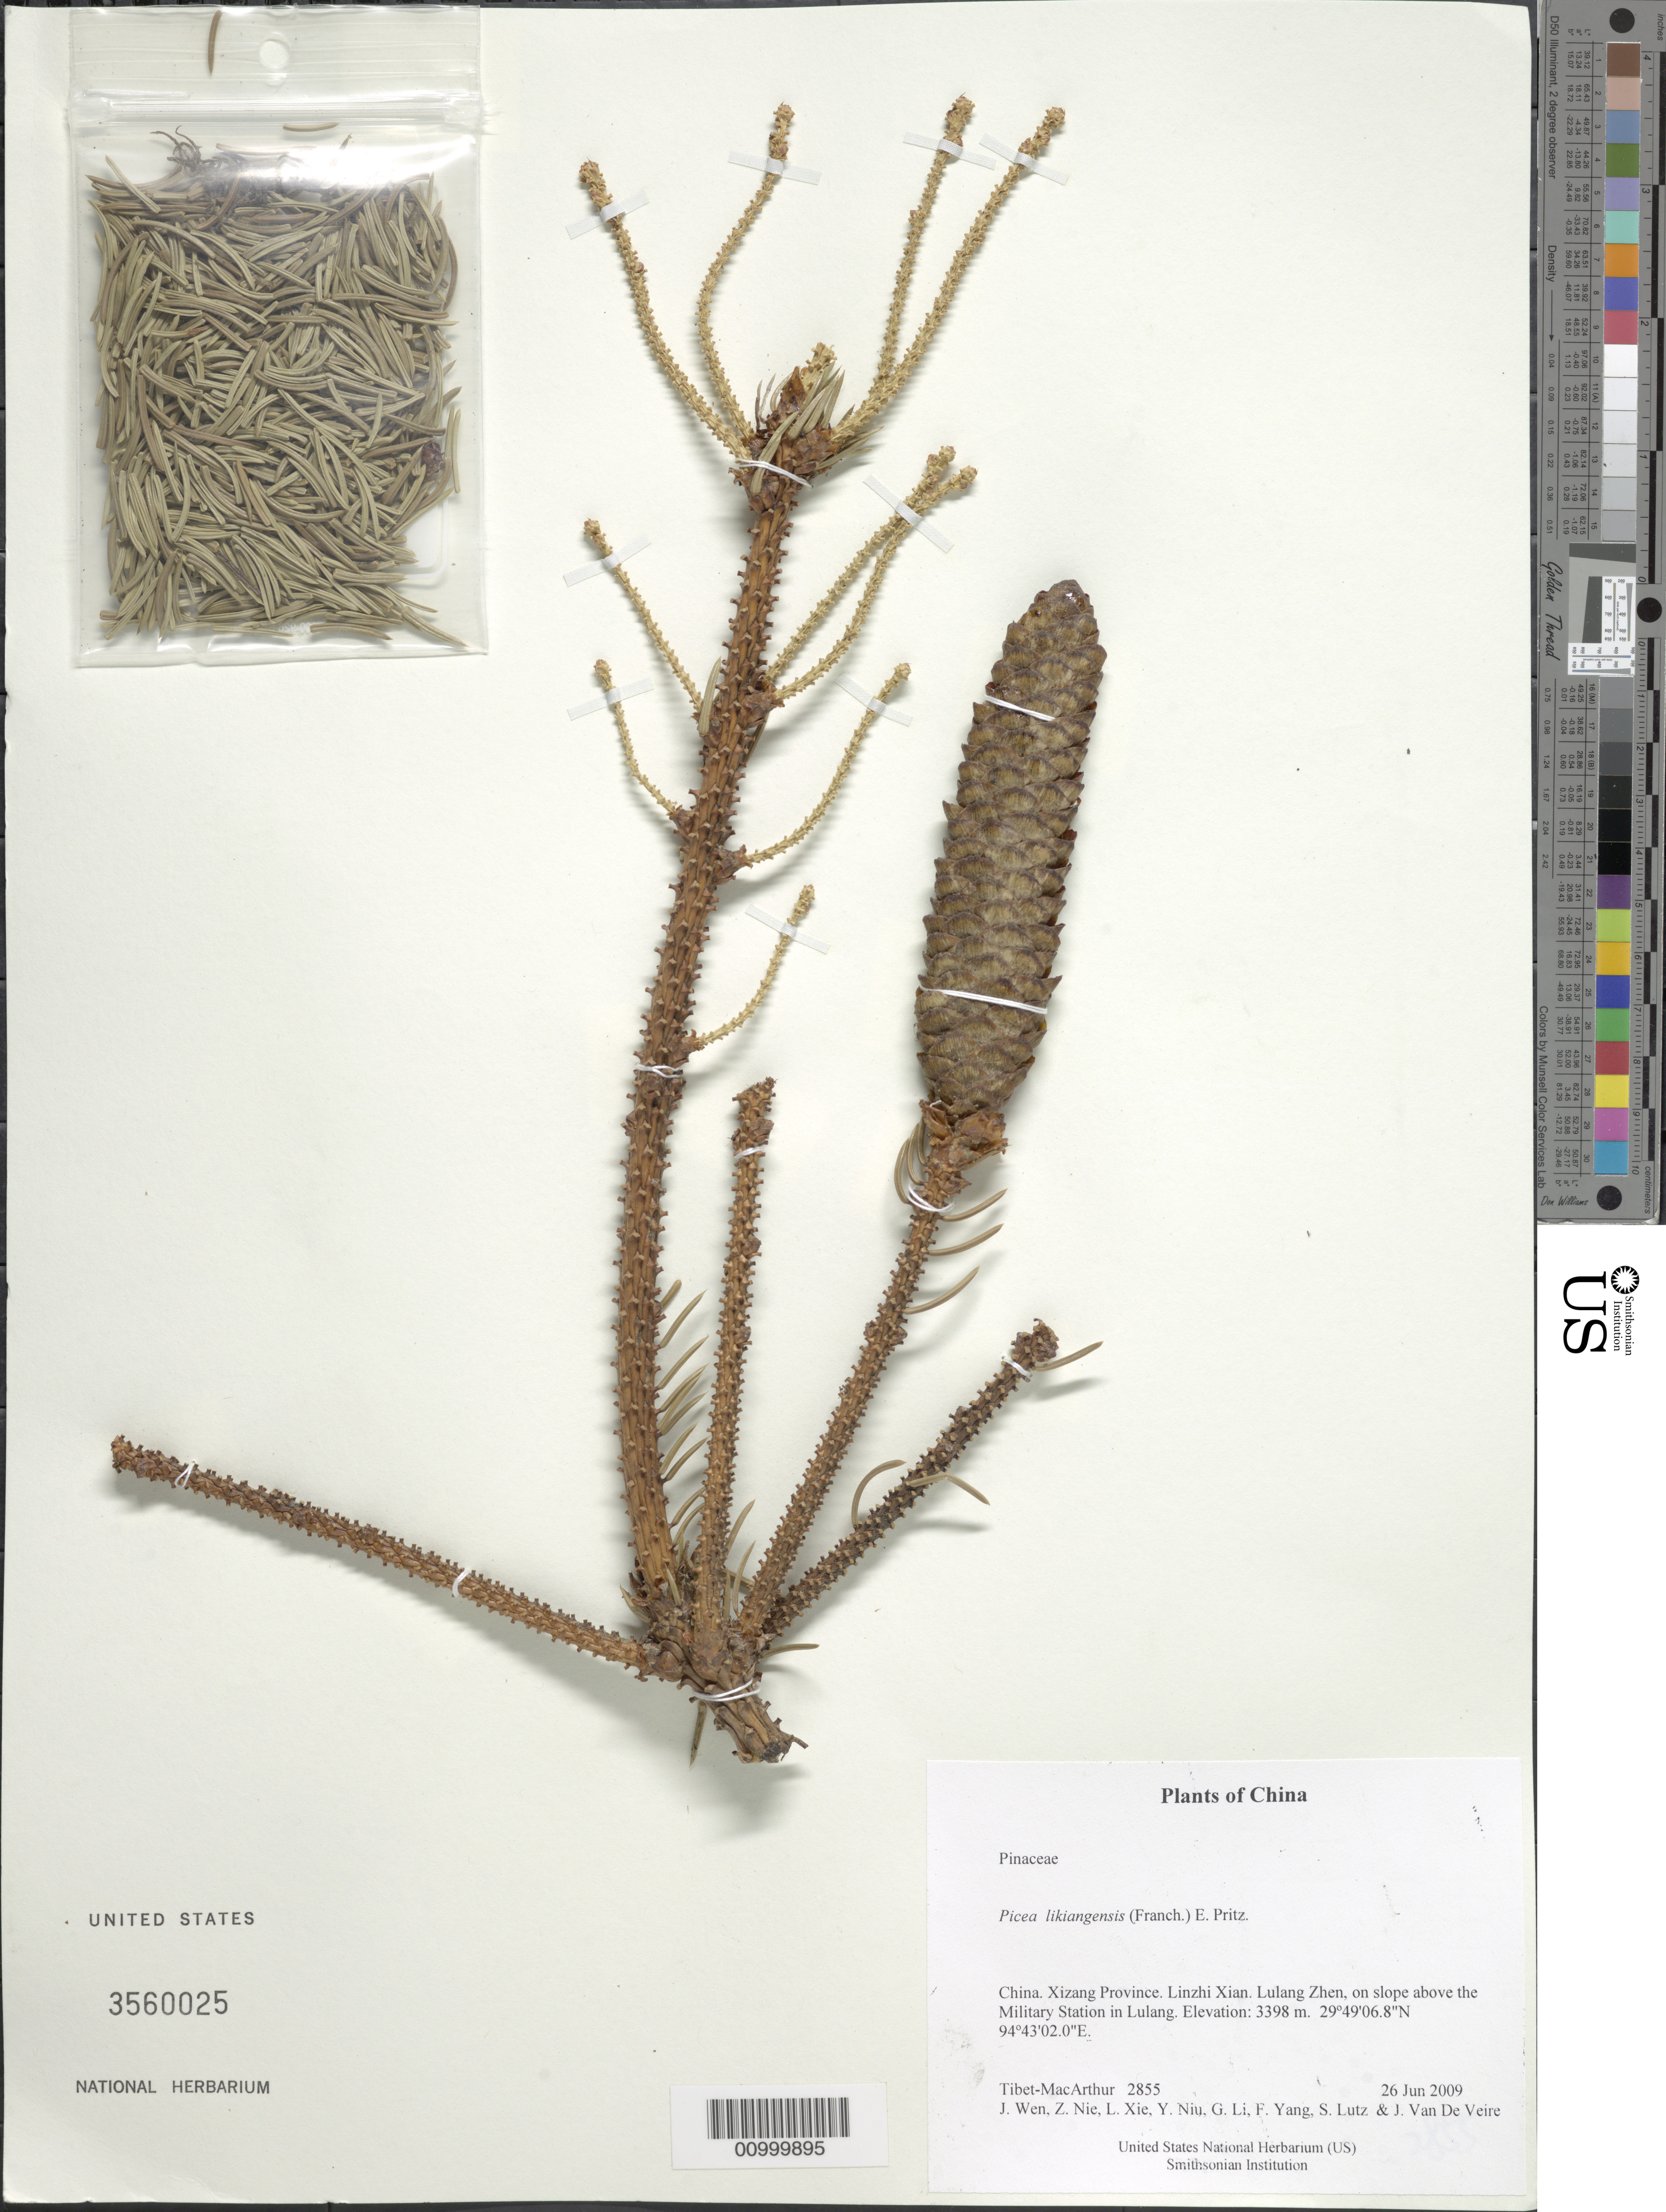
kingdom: Plantae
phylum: Tracheophyta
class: Pinopsida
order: Pinales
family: Pinaceae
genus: Picea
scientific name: Picea likiangensis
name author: (Franch.) E. Pritz.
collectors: Tibet-MacArthur, J. Wen, Z. Nie, L. Xie, Y. Niu, G. Li, F. Yang, S. Lutz & J. Van De Veire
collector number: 2855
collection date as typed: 26 Jun 2009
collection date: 2009-06-26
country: China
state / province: Xizang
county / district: Linzhi Xian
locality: Lulang Zhen, on slope above the Military Station in Lulang.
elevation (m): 3398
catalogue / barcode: US 3560025